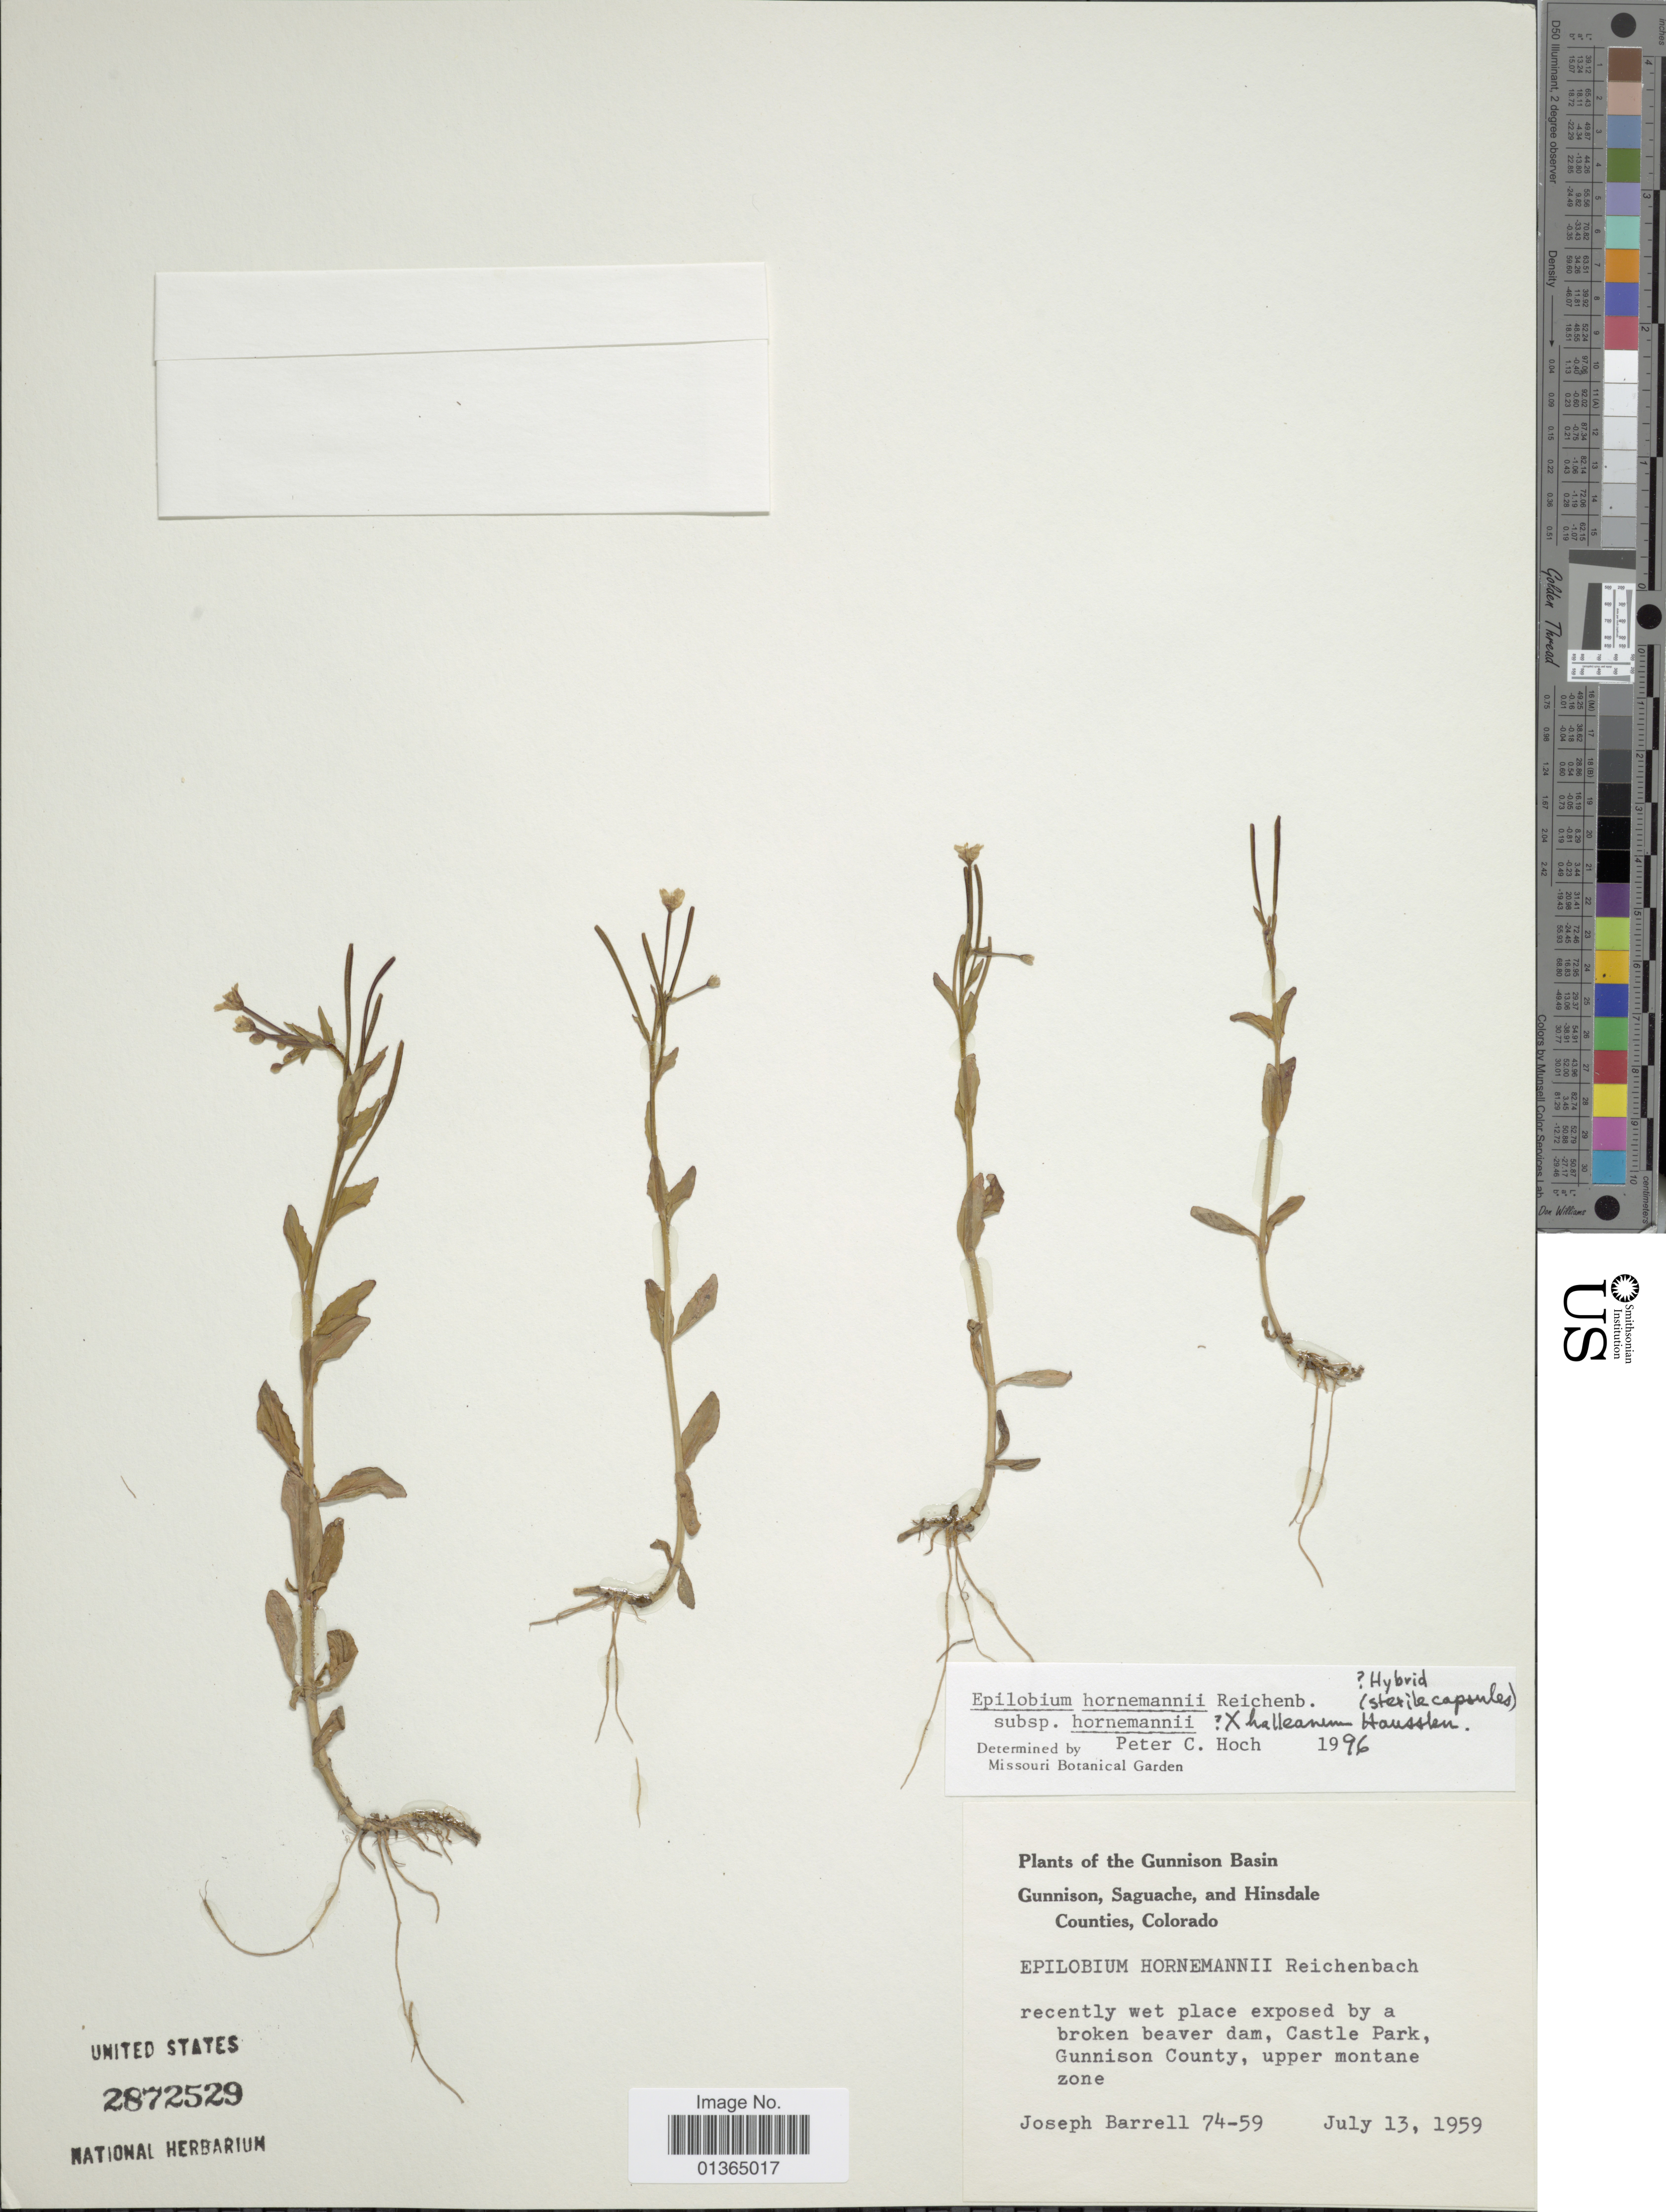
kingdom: Plantae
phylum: Tracheophyta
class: Magnoliopsida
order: Myrtales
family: Onagraceae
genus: Epilobium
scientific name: Epilobium hornemannii subsp. hornemannii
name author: Rchb.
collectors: J. Barrell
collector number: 74-59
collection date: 1959-07-13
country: United States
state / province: Colorado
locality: Gunnison, Saguache, and Hinsdale Counties. Recently wet place exposed by a broken beaver dam, Castle Park.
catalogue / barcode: US 2872529